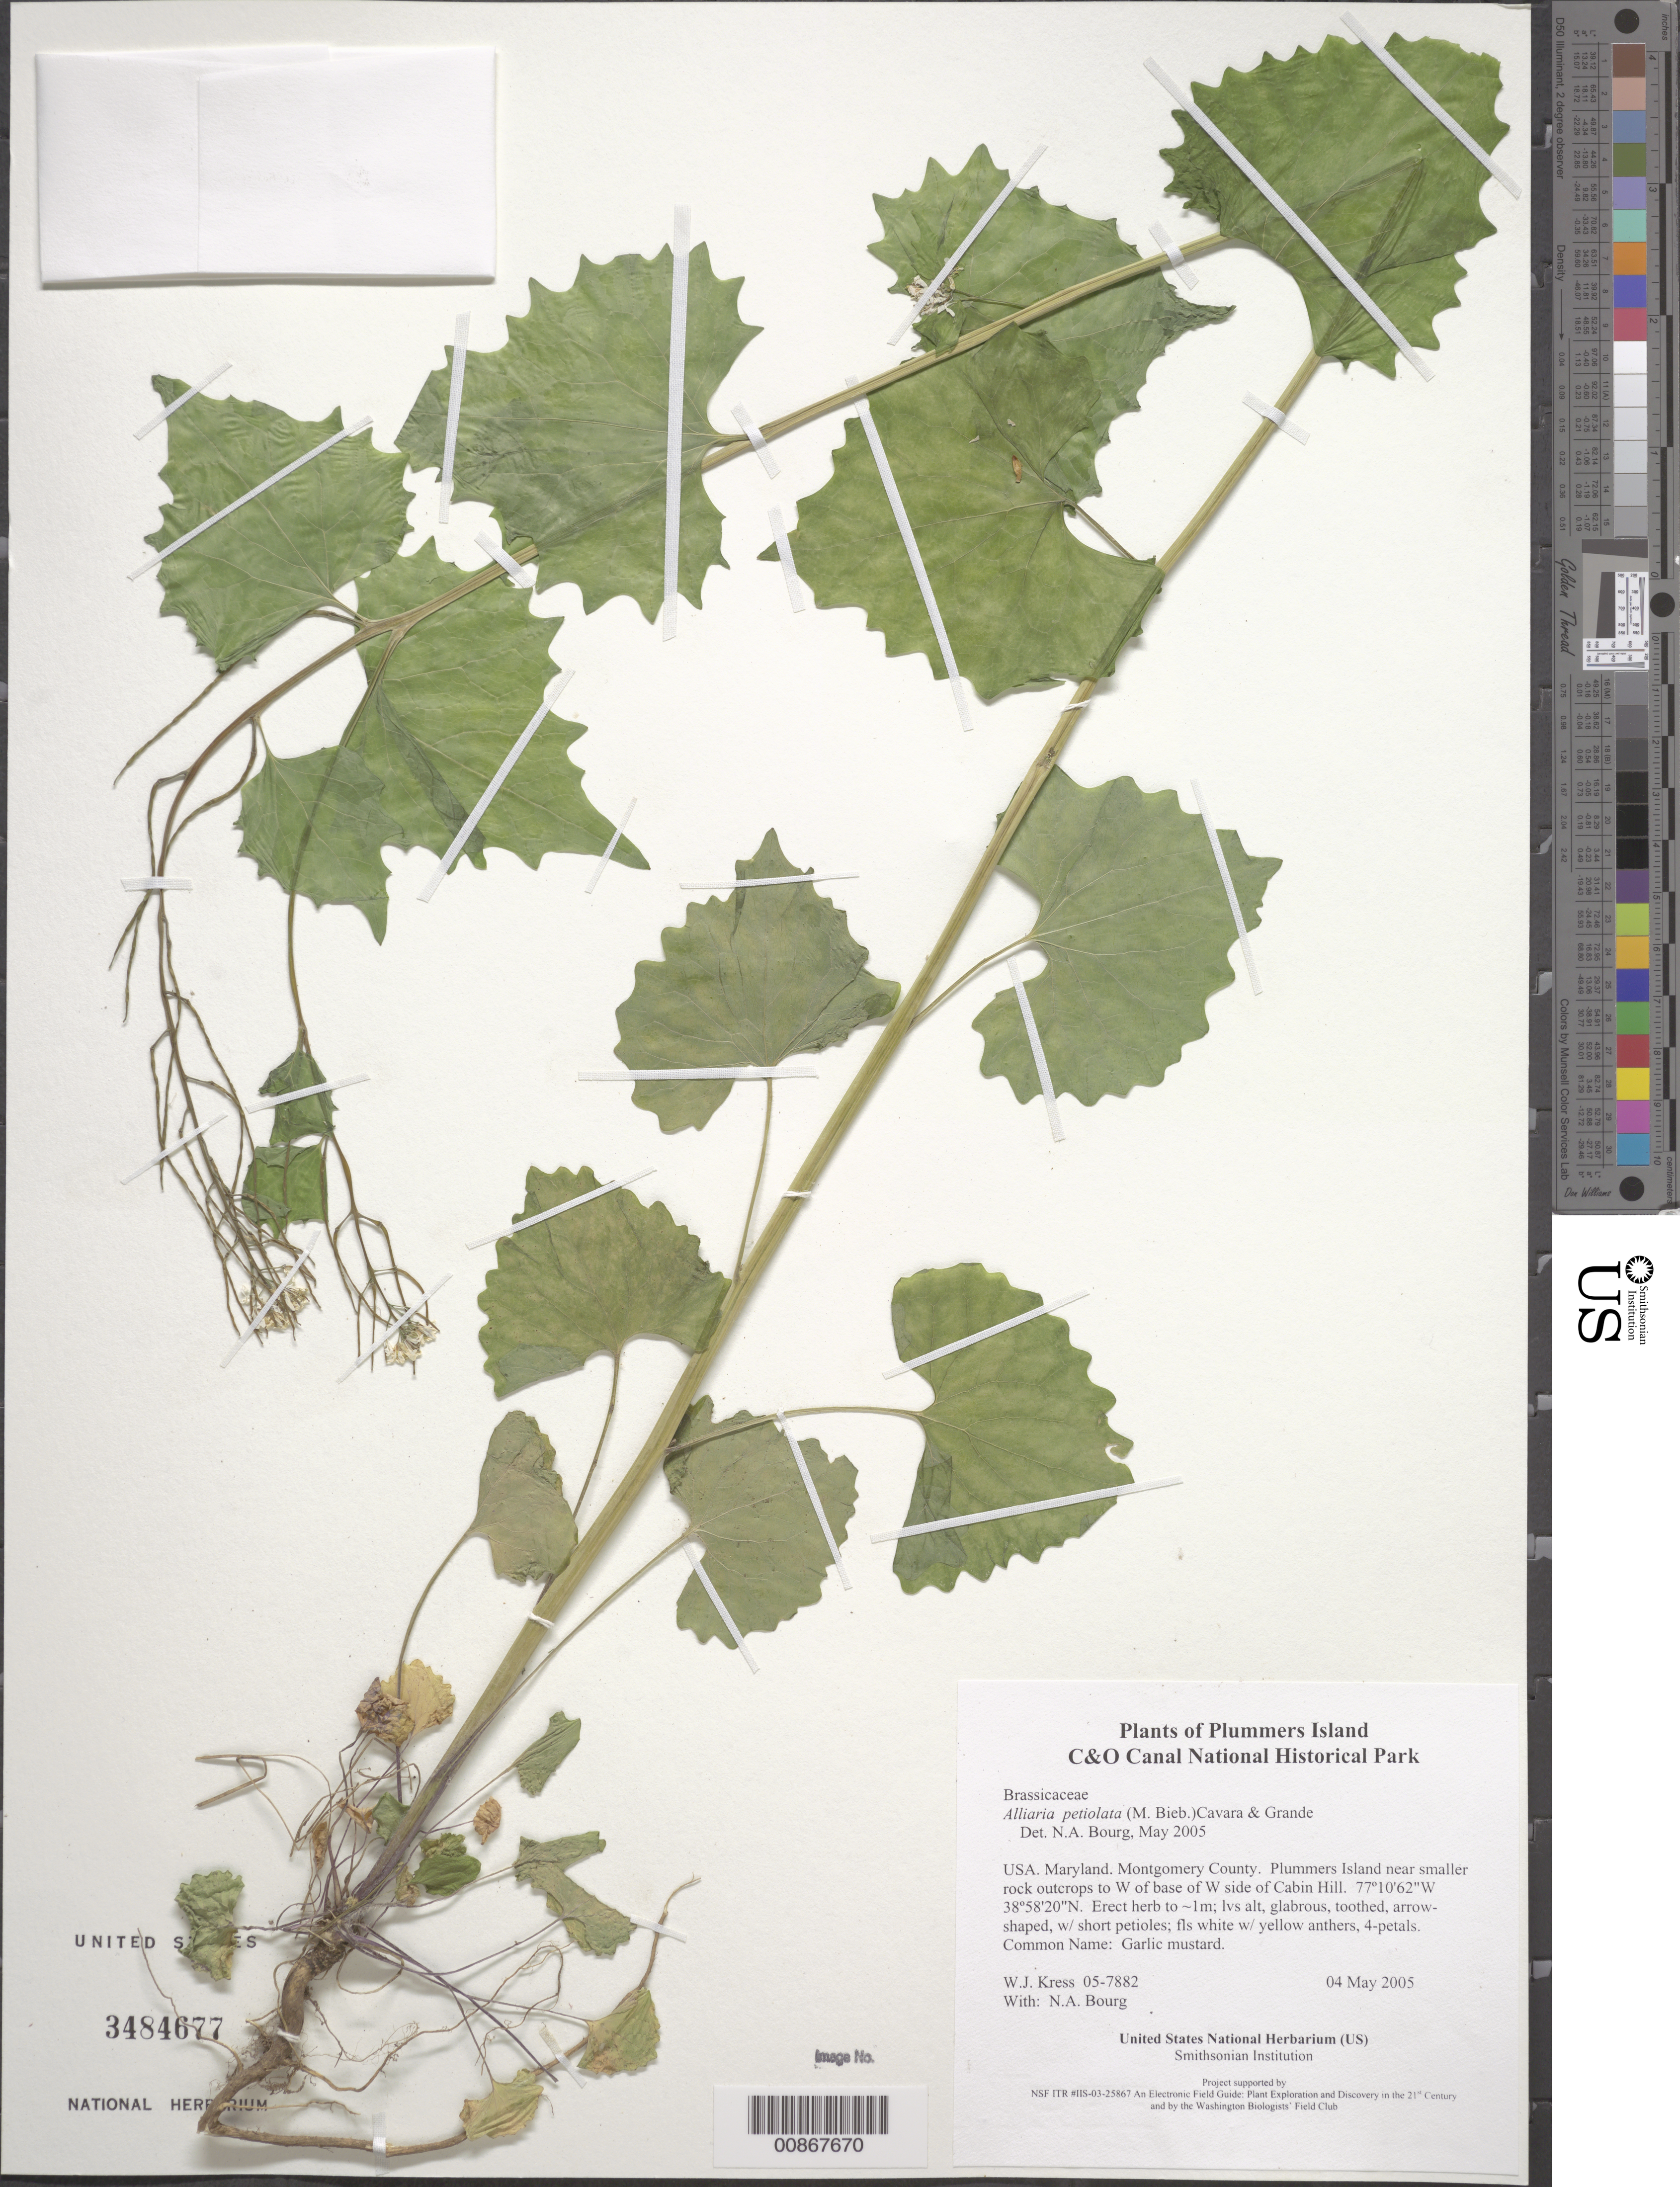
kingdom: Plantae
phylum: Tracheophyta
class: Magnoliopsida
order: Brassicales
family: Brassicaceae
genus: Alliaria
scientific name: Alliaria petiolata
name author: (M. Bieb.) Cavara & Grande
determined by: Bourg, N. A.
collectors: W. J. Kress & N. A. Bourg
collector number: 05-7882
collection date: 2005-05-04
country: United States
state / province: Maryland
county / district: Montgomery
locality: Chesapeake and Ohio Canal National Historical Park, Plummers Island near smaller rock outcrops to W of base of W side of Cabin Hill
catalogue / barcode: US 3484677